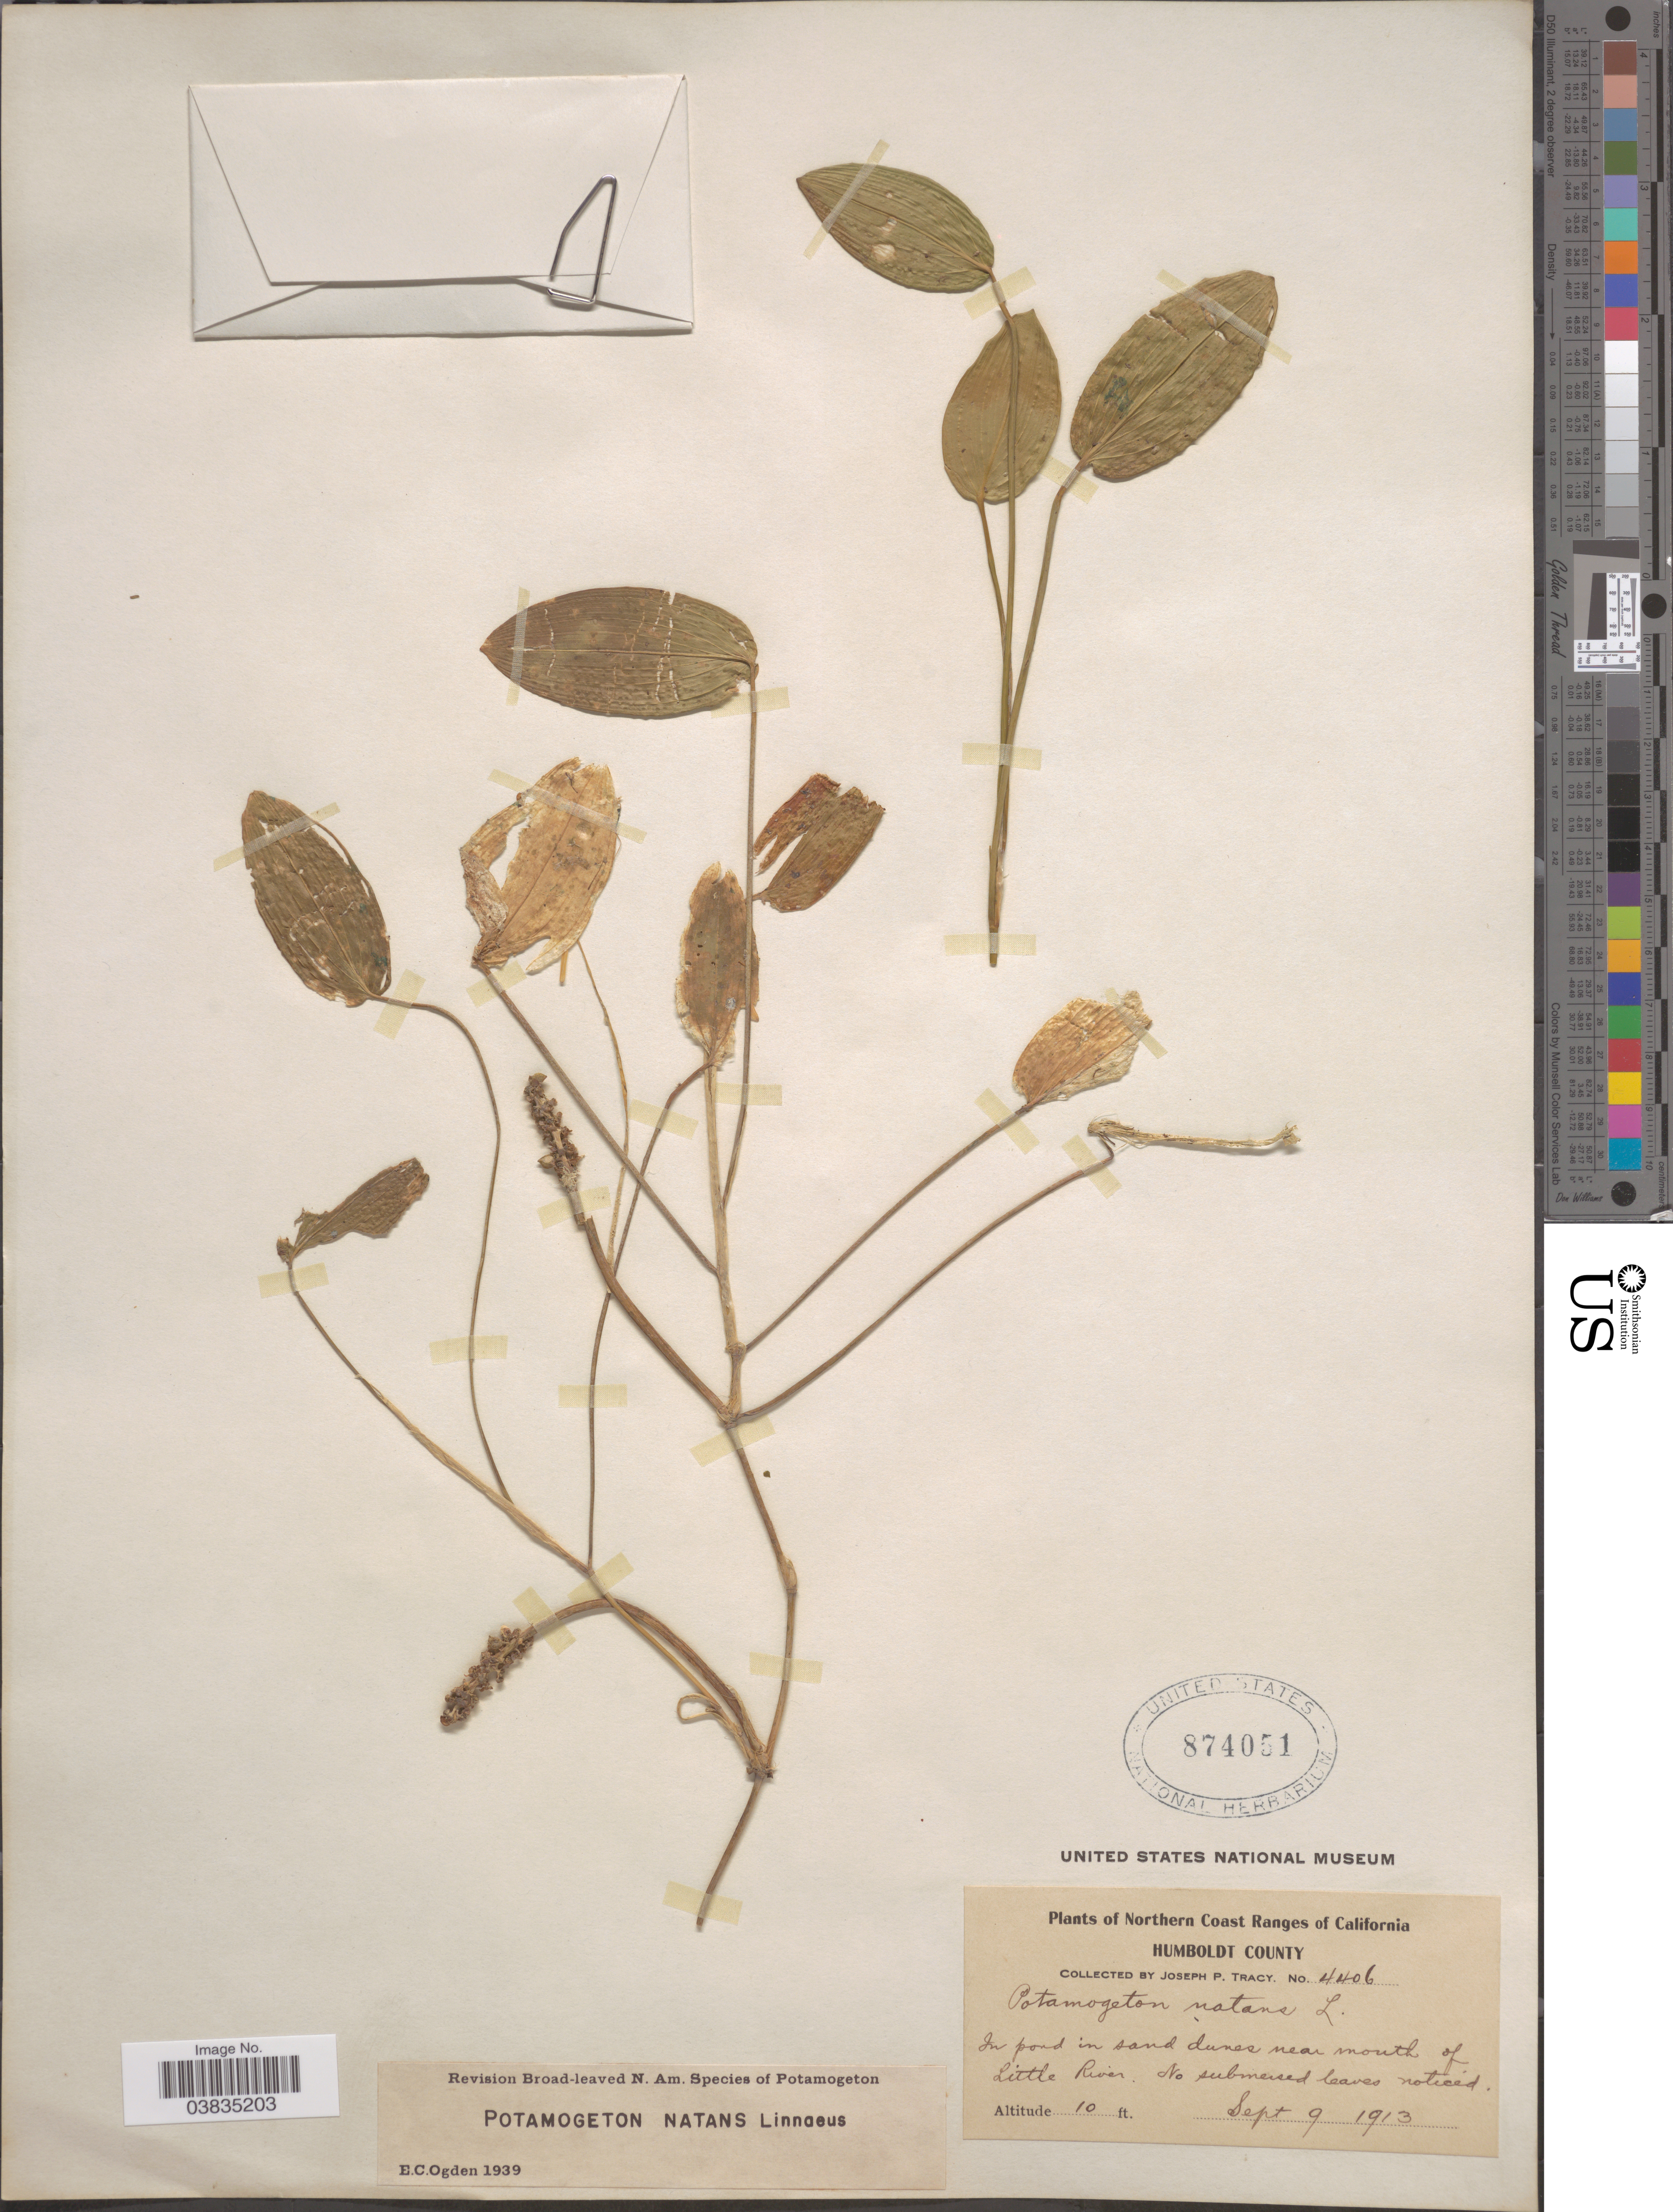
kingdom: Plantae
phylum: Tracheophyta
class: Liliopsida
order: Alismatales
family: Potamogetonaceae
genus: Potamogeton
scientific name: Potamogeton natans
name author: L.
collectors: J. Tracy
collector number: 4406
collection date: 1913-09-09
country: United States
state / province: California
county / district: Humboldt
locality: The Northern Coast Ranges of California. Humboldt County. Near mouth of Little River.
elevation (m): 3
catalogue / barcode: US 874051